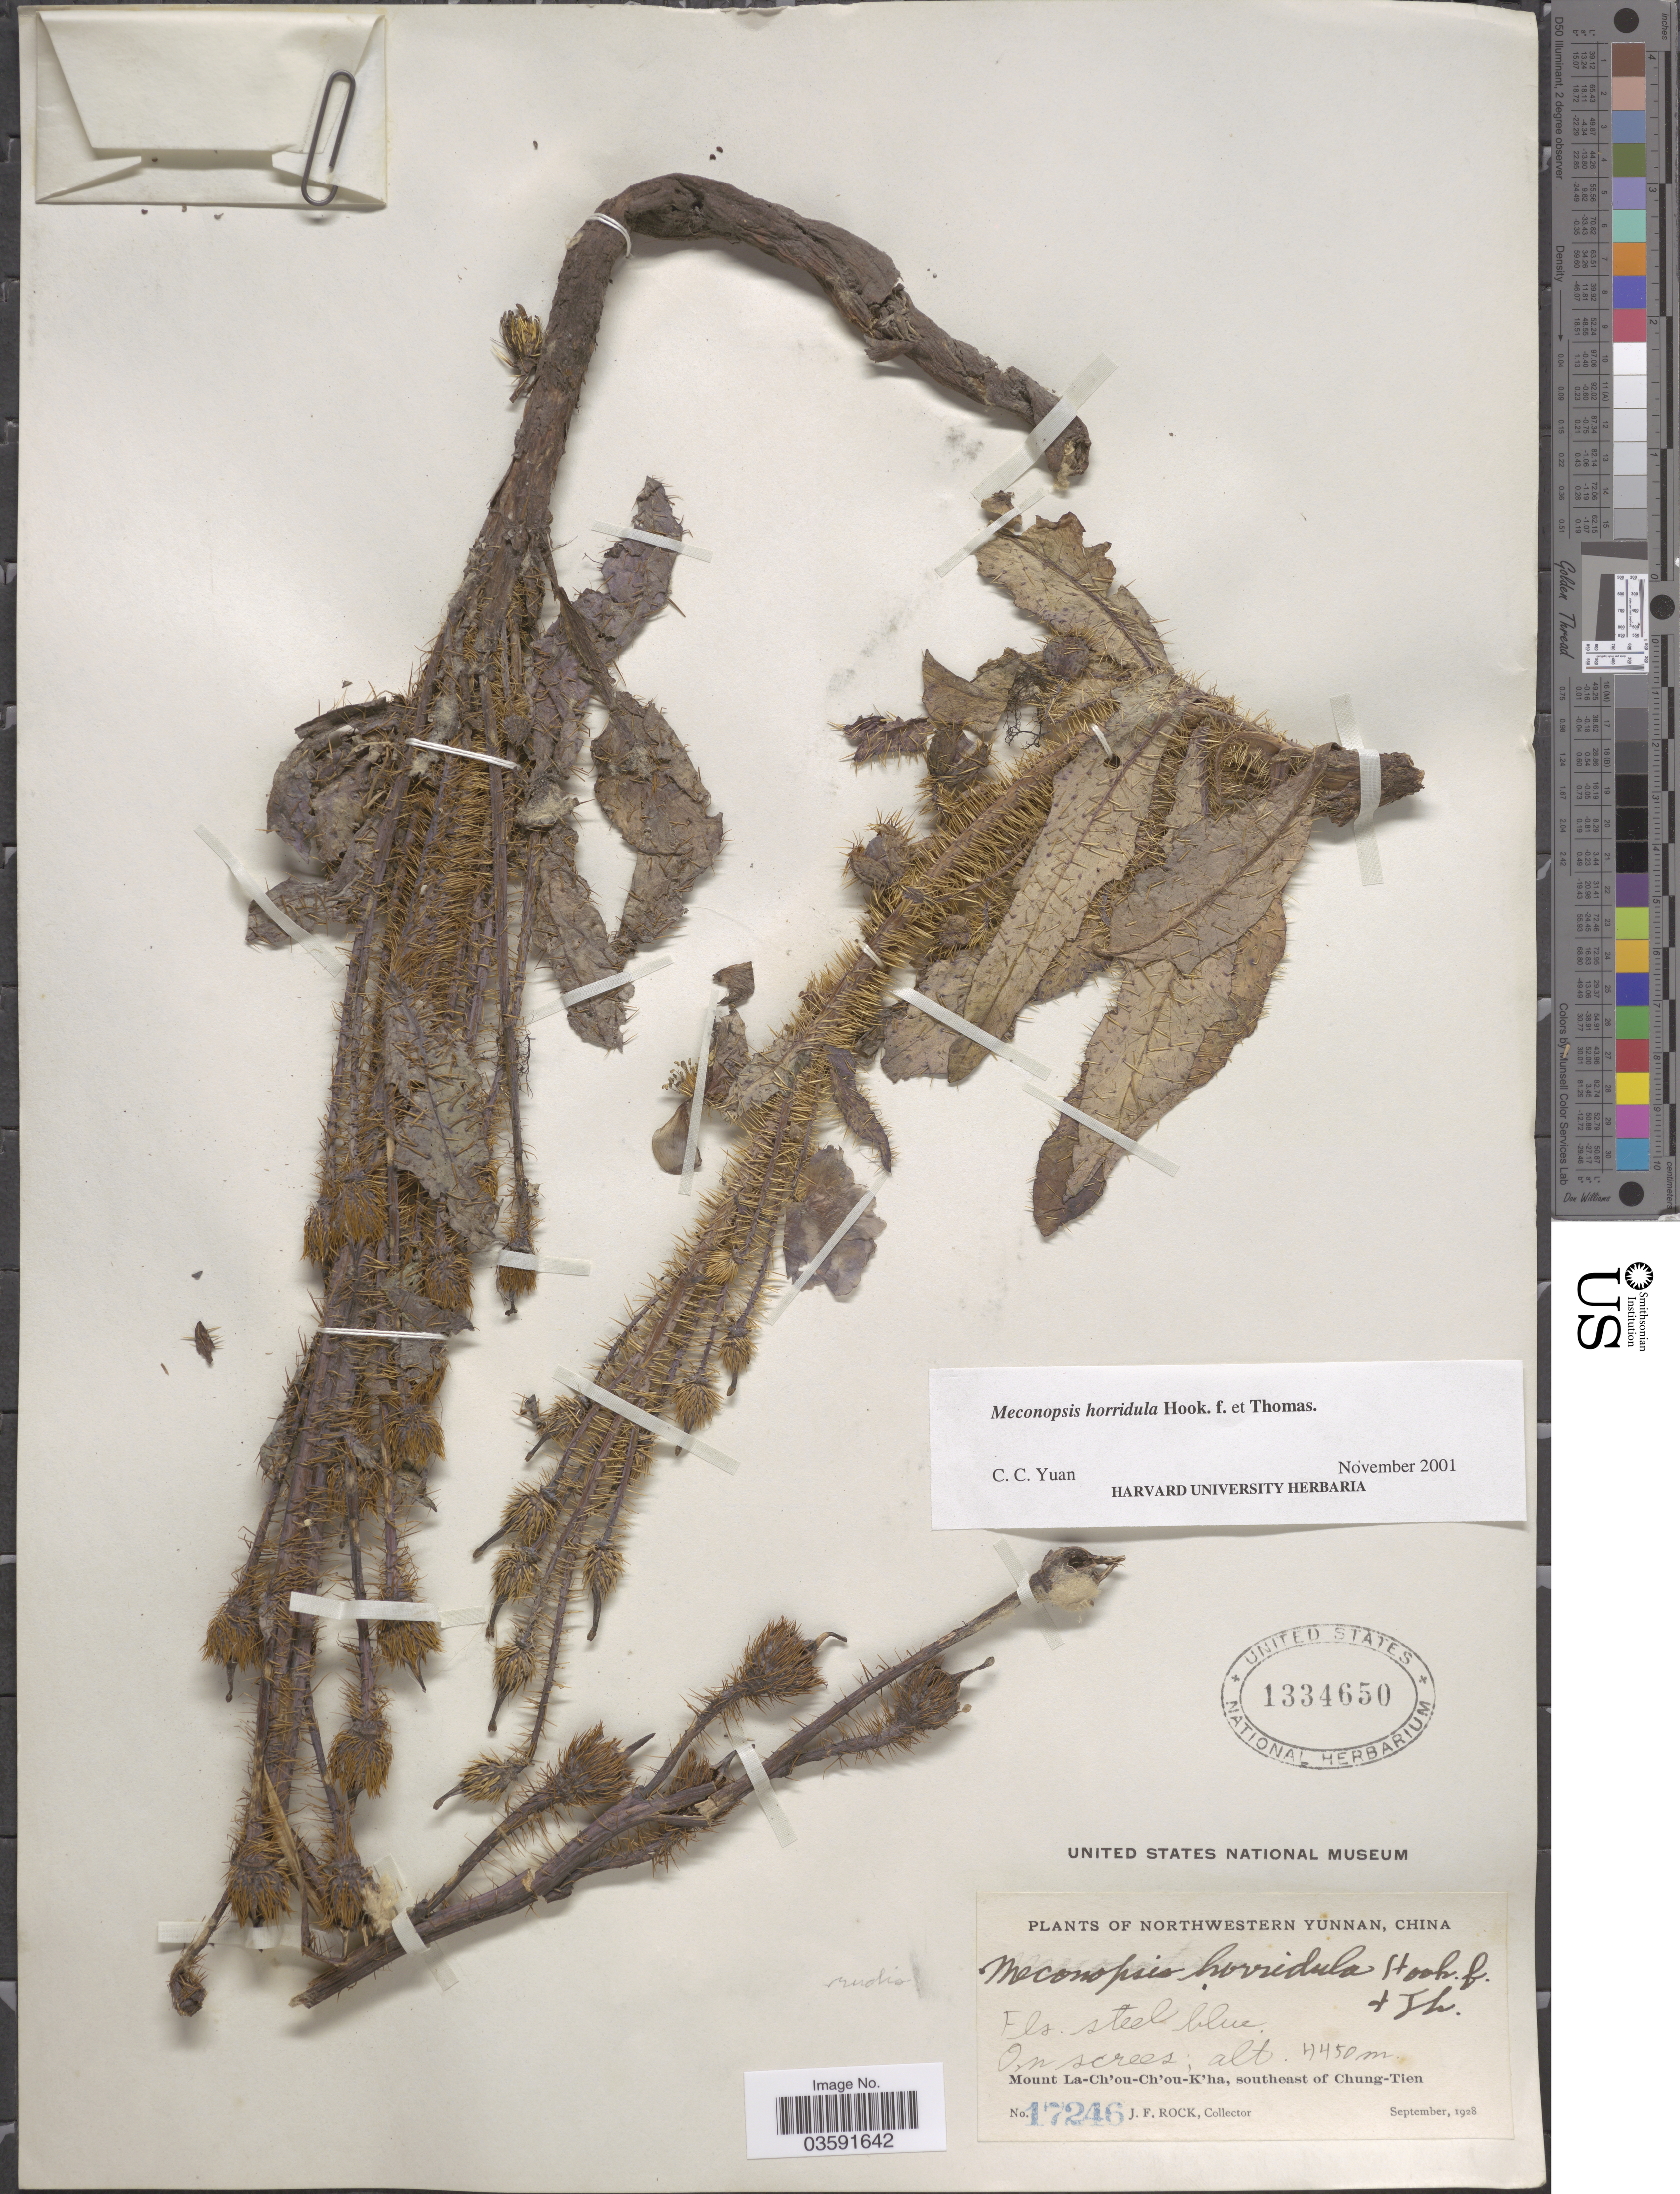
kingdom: Plantae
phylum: Tracheophyta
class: Magnoliopsida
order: Ranunculales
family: Papaveraceae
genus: Meconopsis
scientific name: Meconopsis horridula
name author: Hook. f. & Thomson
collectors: J. Rock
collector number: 17246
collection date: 1928-09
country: China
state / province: Yunnan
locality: Northwestern Yunnan. Mount La-Ch'ou-Ch'ou-K'ha, southeast of Chung-Tien.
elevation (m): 4450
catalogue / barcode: US 1334650